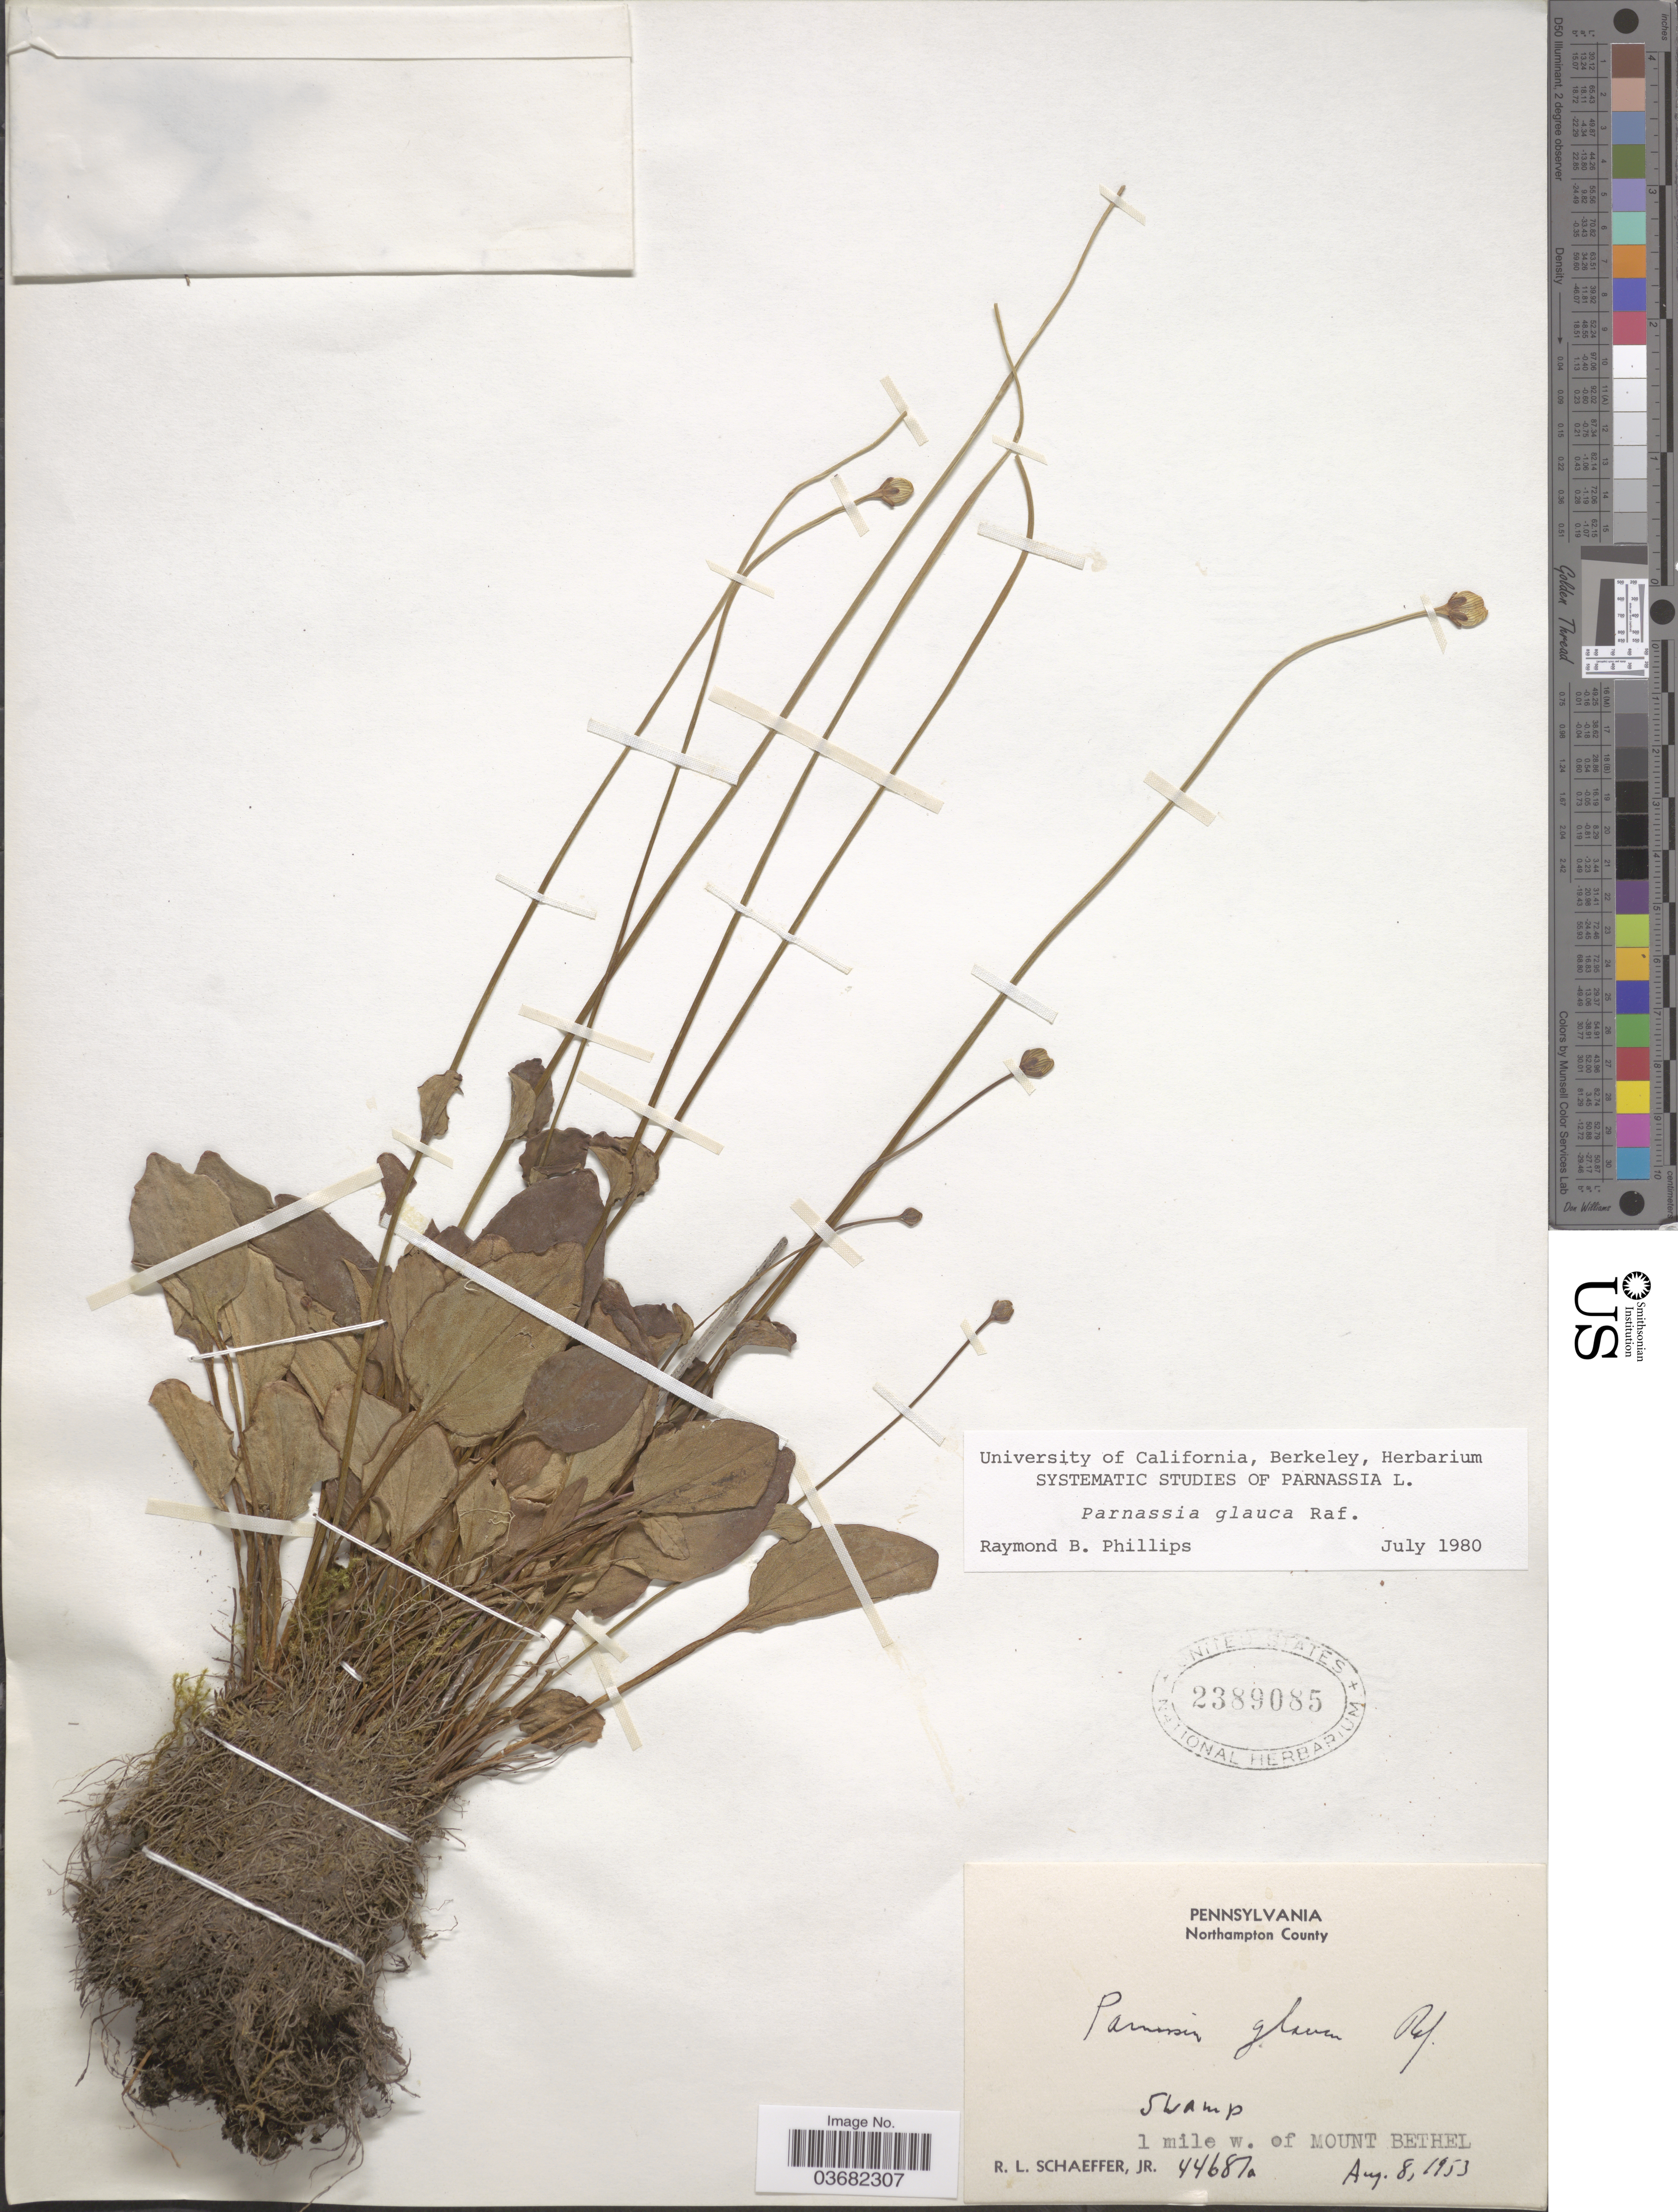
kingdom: Plantae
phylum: Tracheophyta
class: Magnoliopsida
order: Celastrales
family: Parnassiaceae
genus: Parnassia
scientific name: Parnassia glauca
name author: Raf.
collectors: R. L. Schaeffer Jr.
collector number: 44687a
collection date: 1953-08-08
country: United States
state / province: Pennsylvania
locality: Northampton County. 1 mile w. of Mount Bethel.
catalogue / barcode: US 2389085